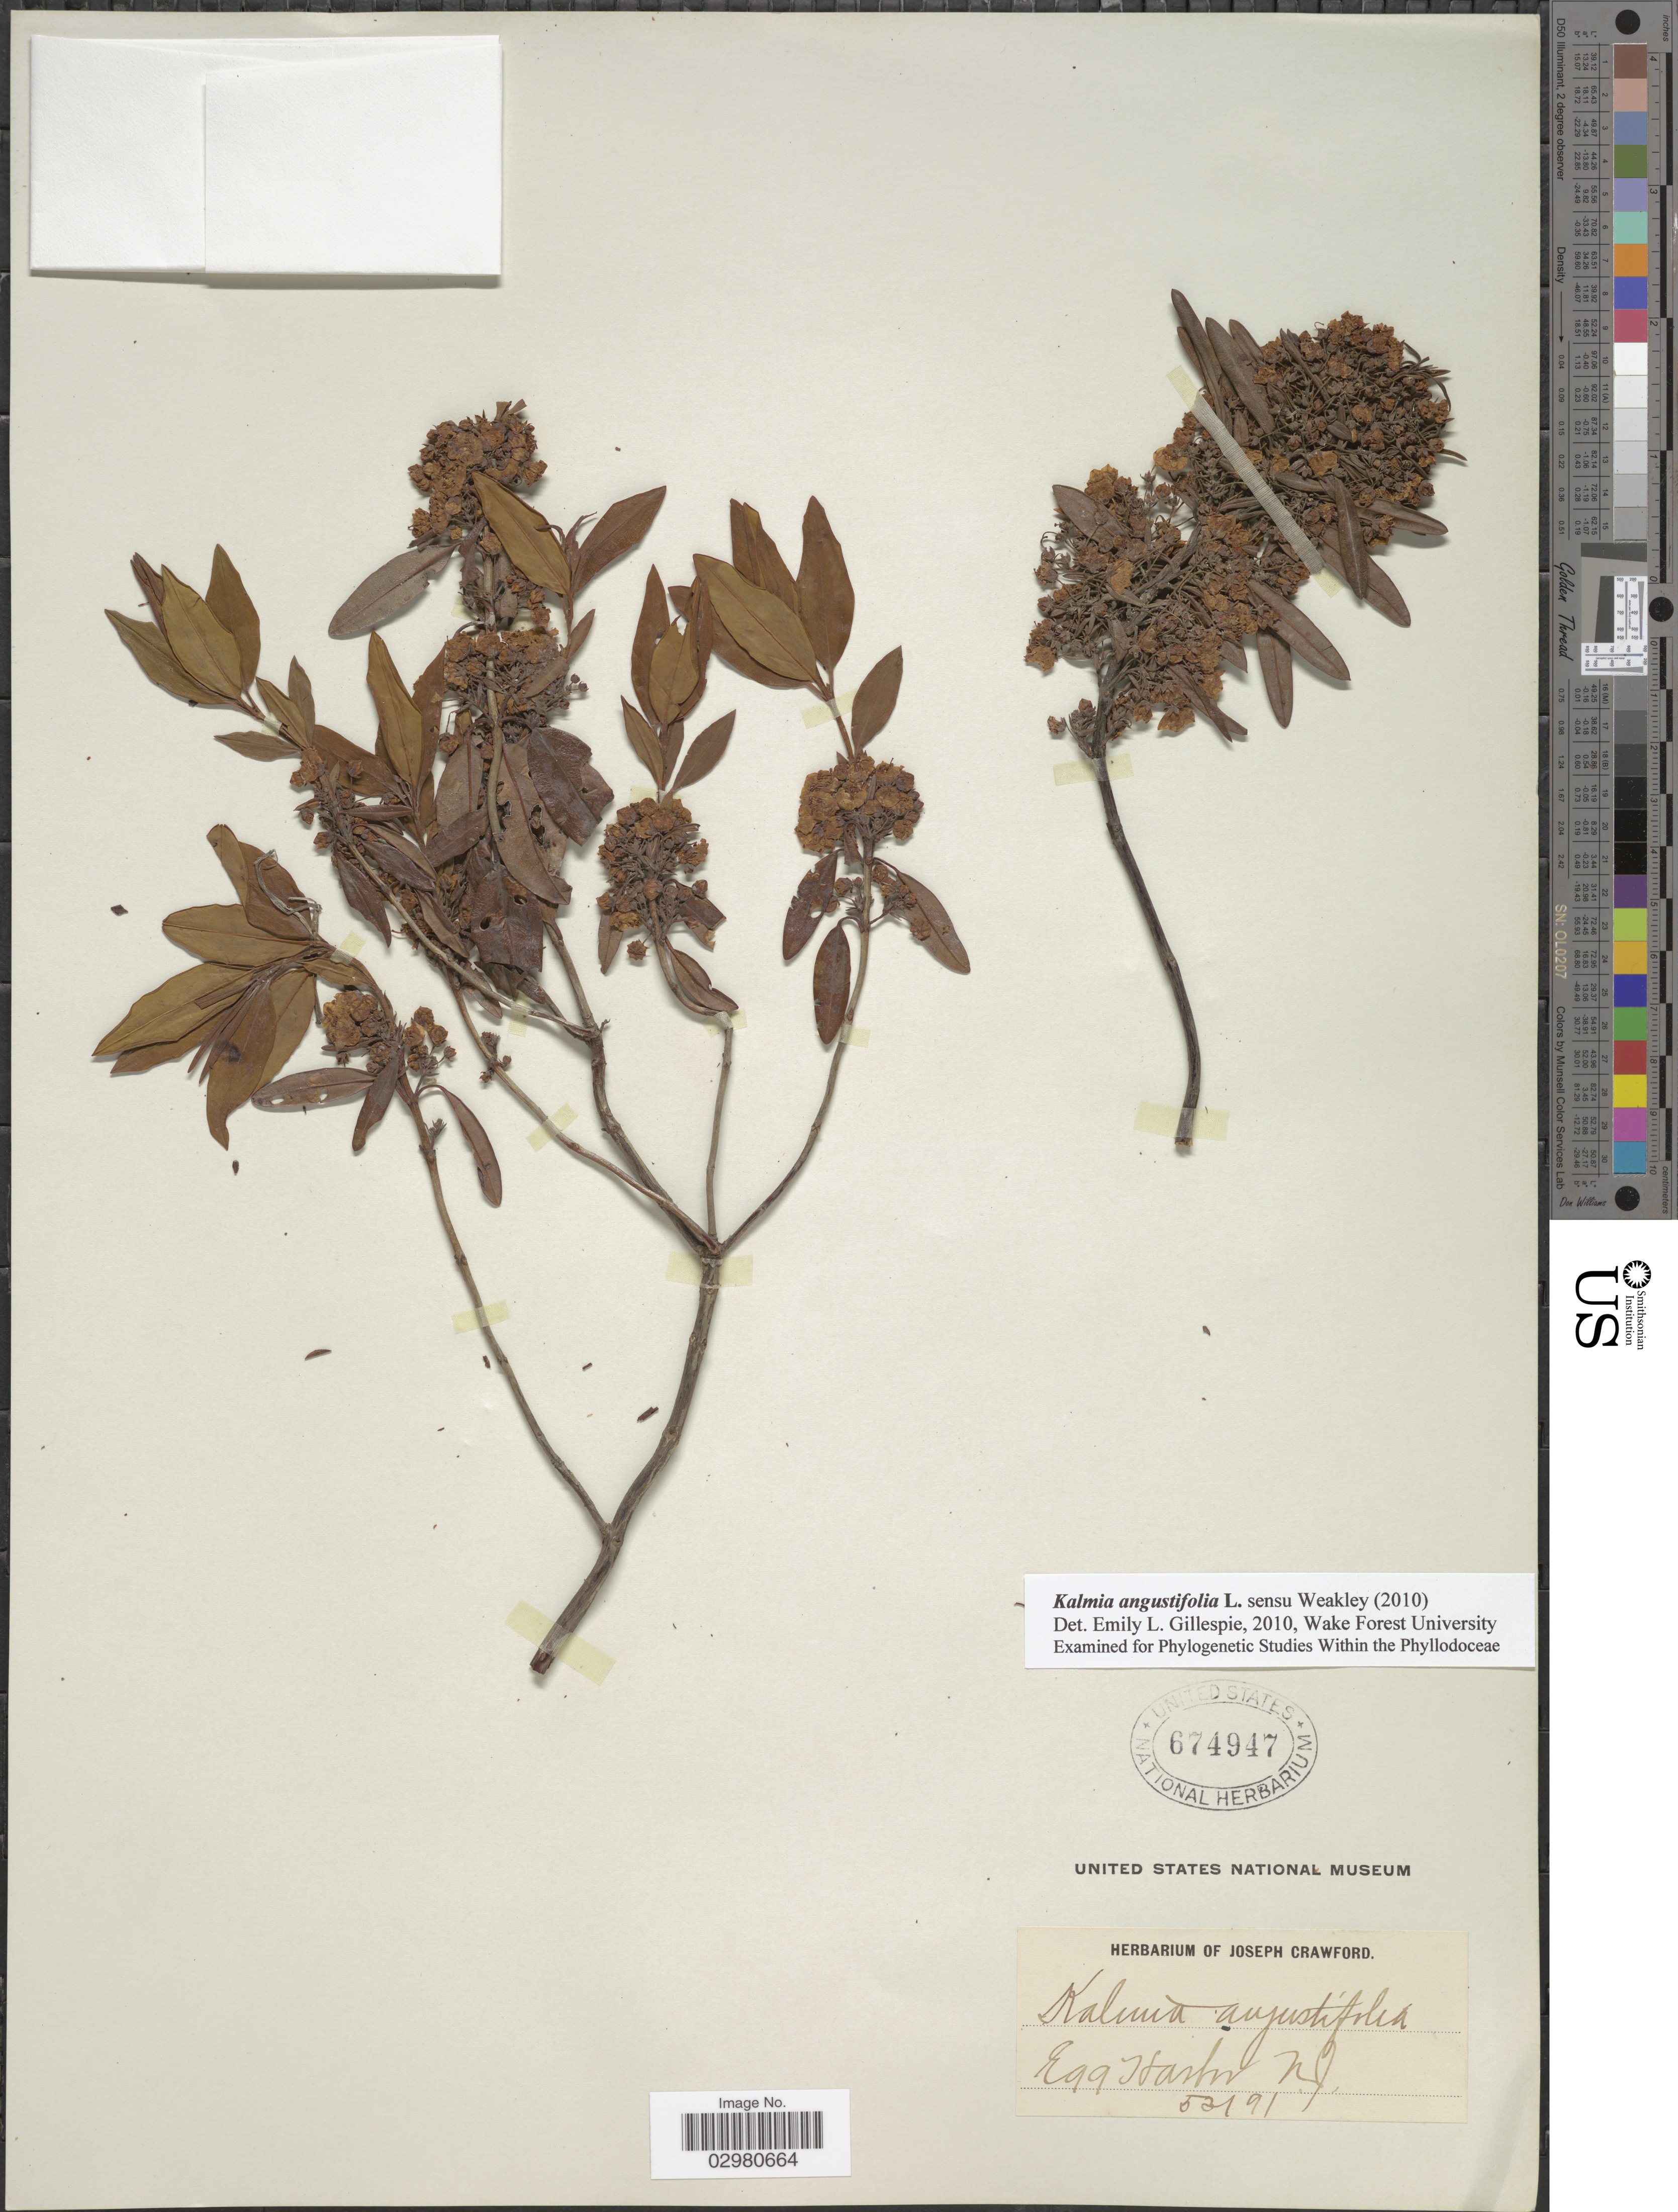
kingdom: Plantae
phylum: Tracheophyta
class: Magnoliopsida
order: Ericales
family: Ericaceae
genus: Kalmia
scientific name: Kalmia angustifolia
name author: L.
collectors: ex herb. Joseph Crawford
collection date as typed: Transcribed d/m/y: 31/5/91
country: United States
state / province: New Jersey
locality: Egg Harbor N.J.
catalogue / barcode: US 674947